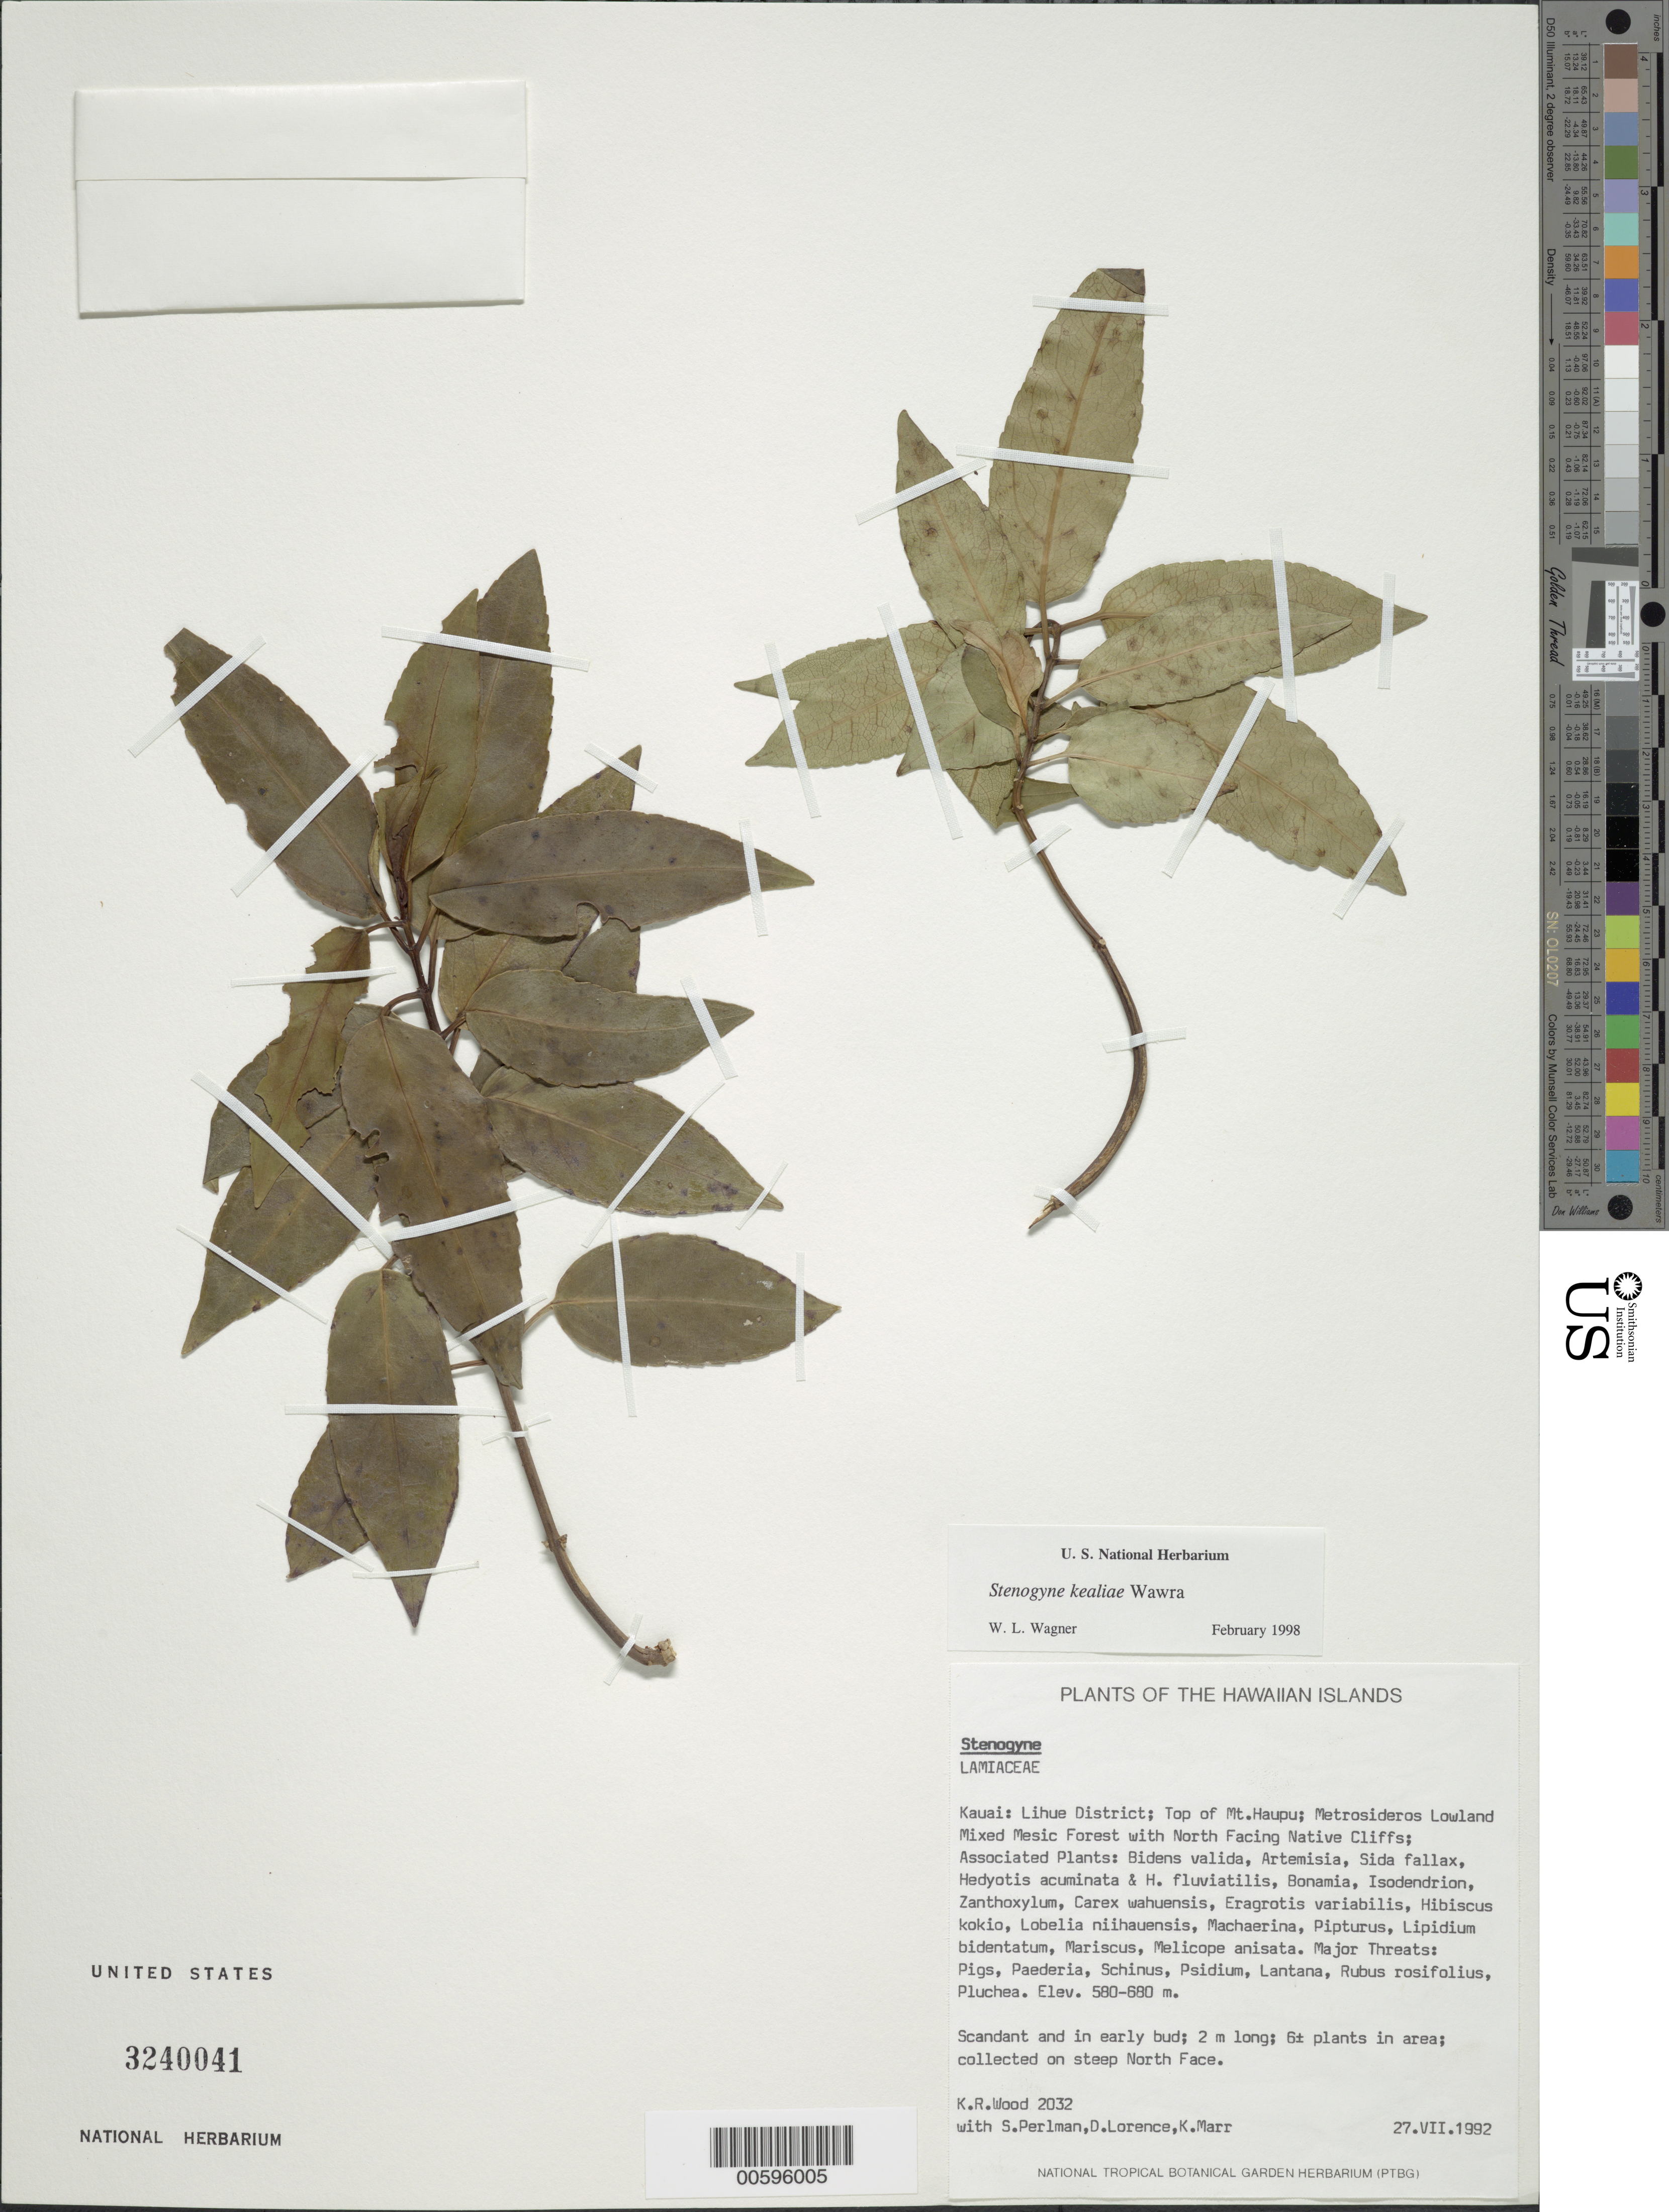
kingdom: Plantae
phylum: Tracheophyta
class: Magnoliopsida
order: Lamiales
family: Lamiaceae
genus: Stenogyne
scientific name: Stenogyne kealiae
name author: Wawra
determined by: Wagner, W. L., (BOT), Smithsonian Institution - National Museum of Natural History (UNITED STATES)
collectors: K. R. Wood, S. P. Perlman, D. Lorence & K. Marr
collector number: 2032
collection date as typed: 27 Jul 1992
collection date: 1992-07-27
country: United States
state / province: Hawaii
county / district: Kauai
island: Kaua'i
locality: Lihue Dist; Top of Mt Haupu.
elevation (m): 580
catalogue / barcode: US 3240041